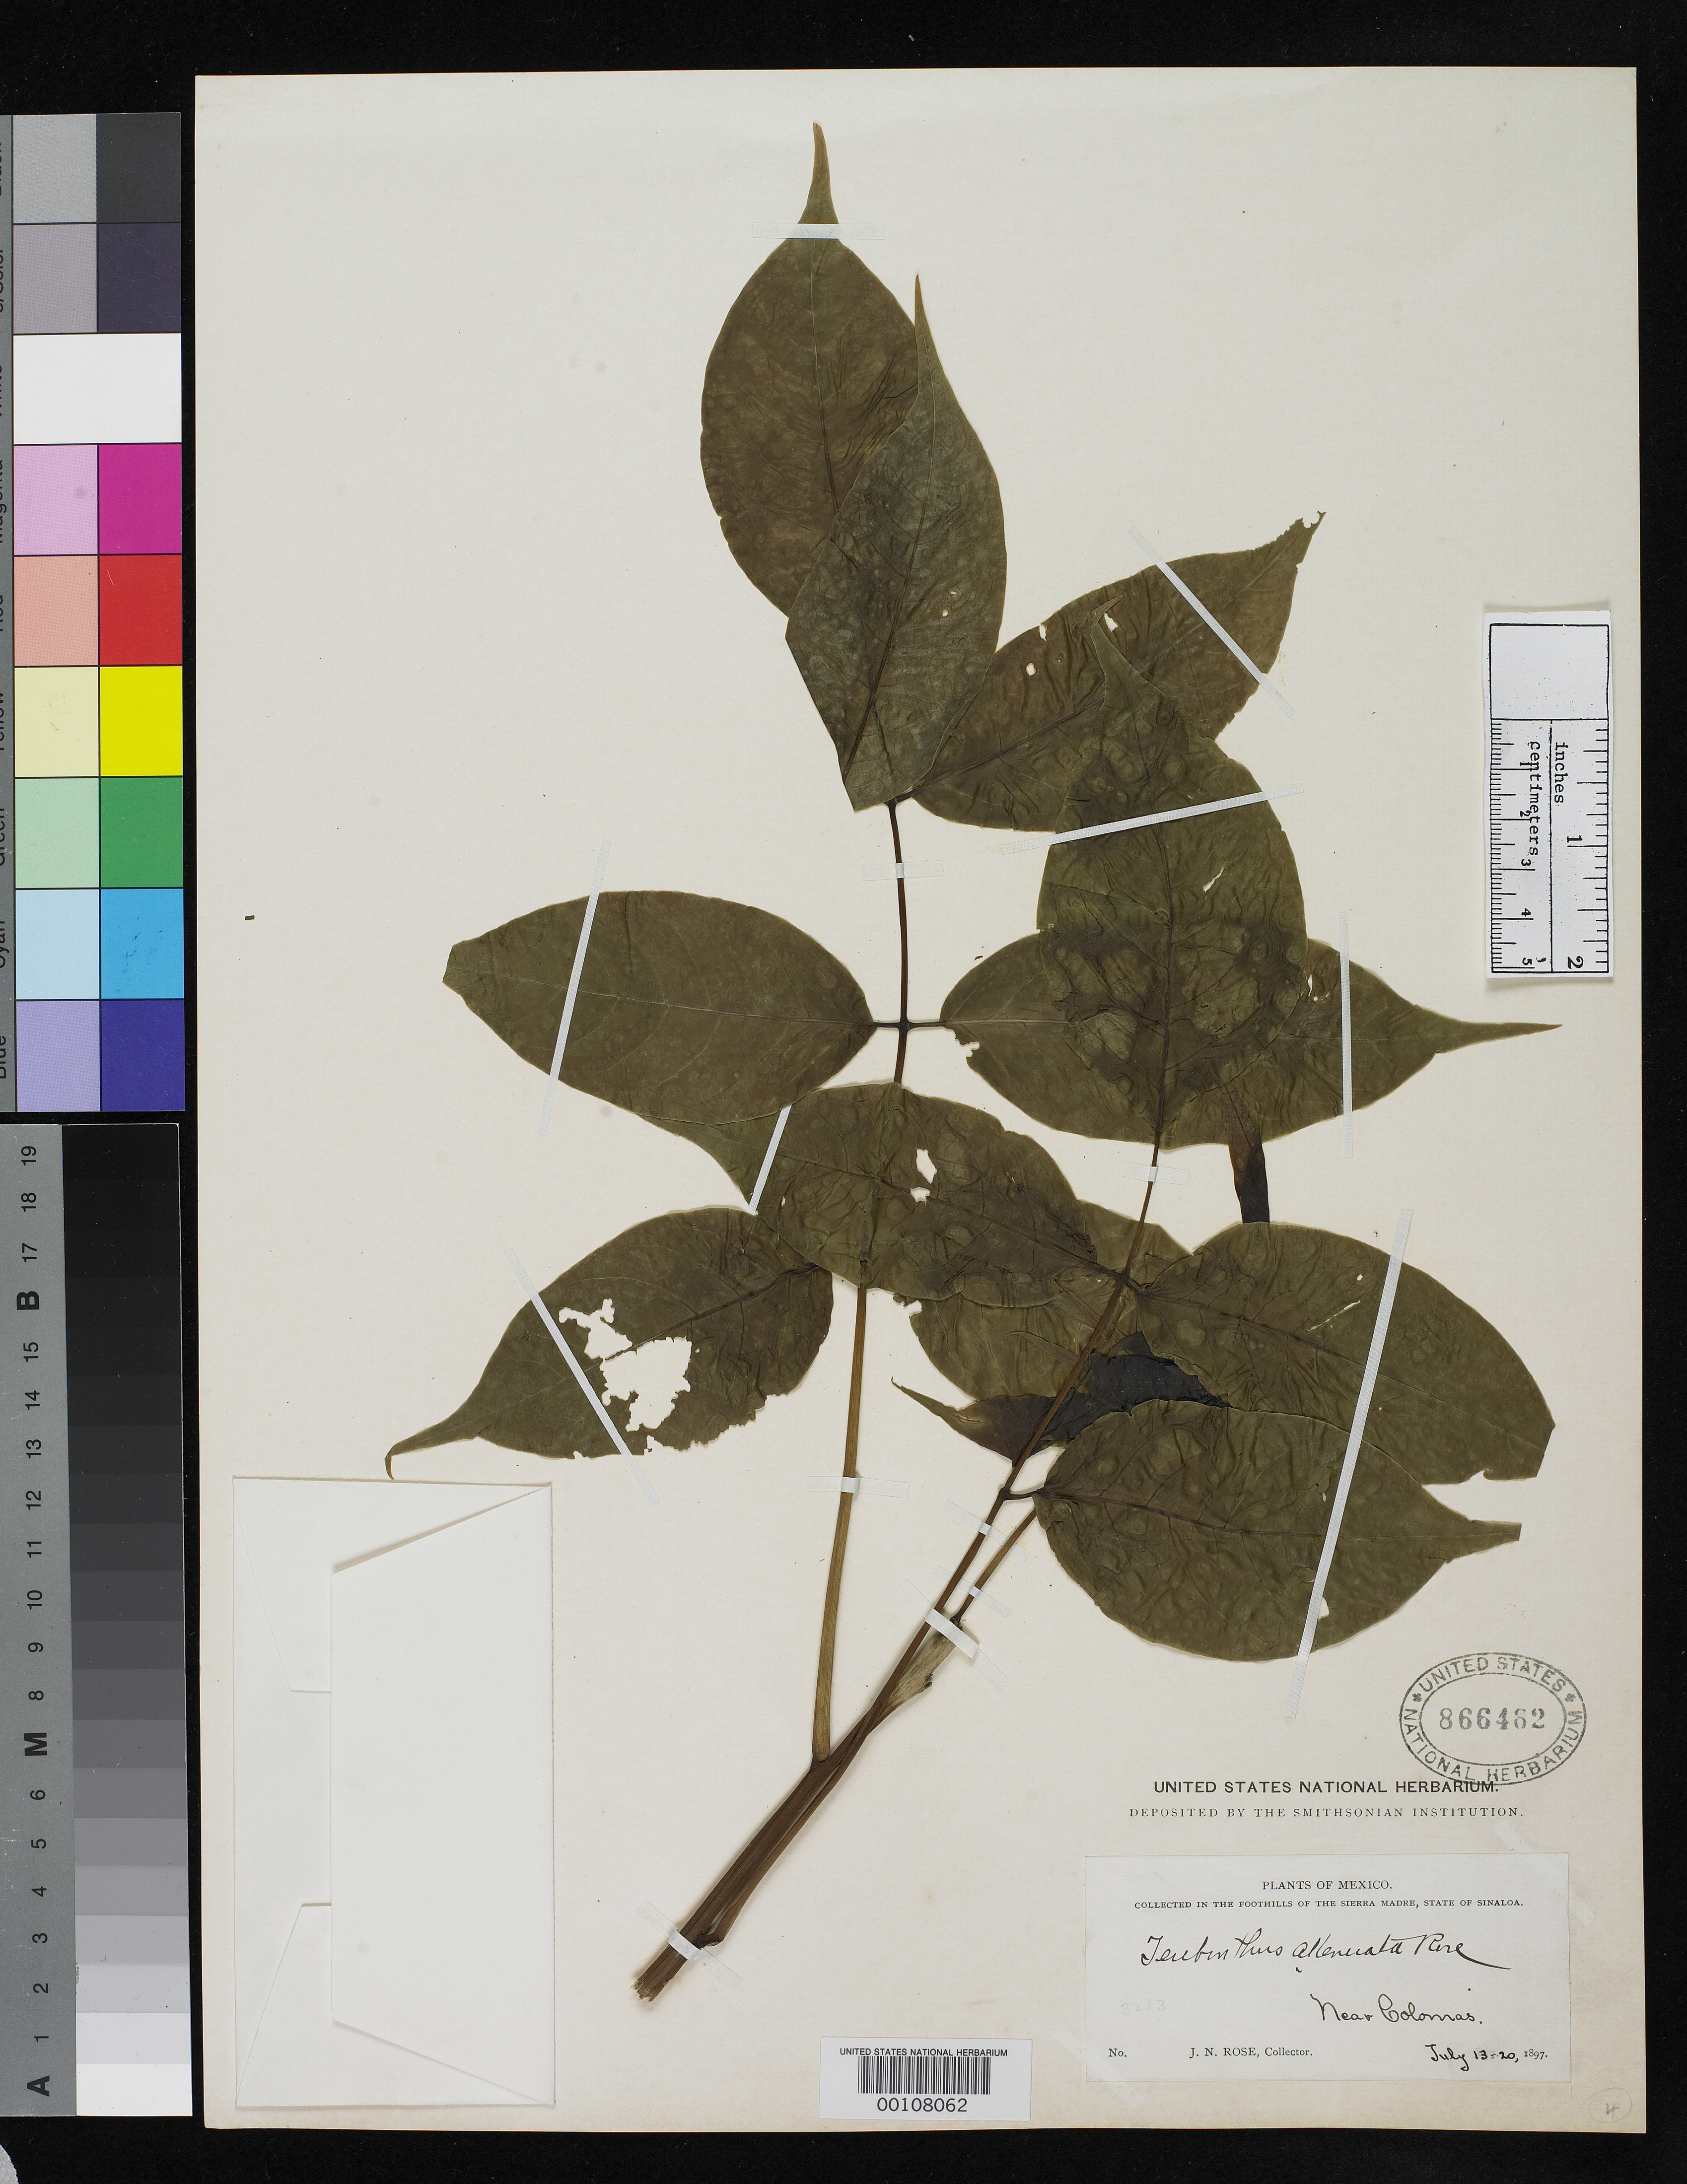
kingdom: Plantae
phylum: Tracheophyta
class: Magnoliopsida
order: Sapindales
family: Burseraceae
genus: Terebinthus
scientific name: Terebinthus attenuata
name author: Rose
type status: Isotype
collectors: J. N. Rose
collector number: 3213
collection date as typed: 13 Jul 1897 to 20 Jul 1897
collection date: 1897-07-13/1897-07-20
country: Mexico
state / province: Sinaloa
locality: Near Colomas, in the foothills of the Sierra Madre.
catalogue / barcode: US 866462